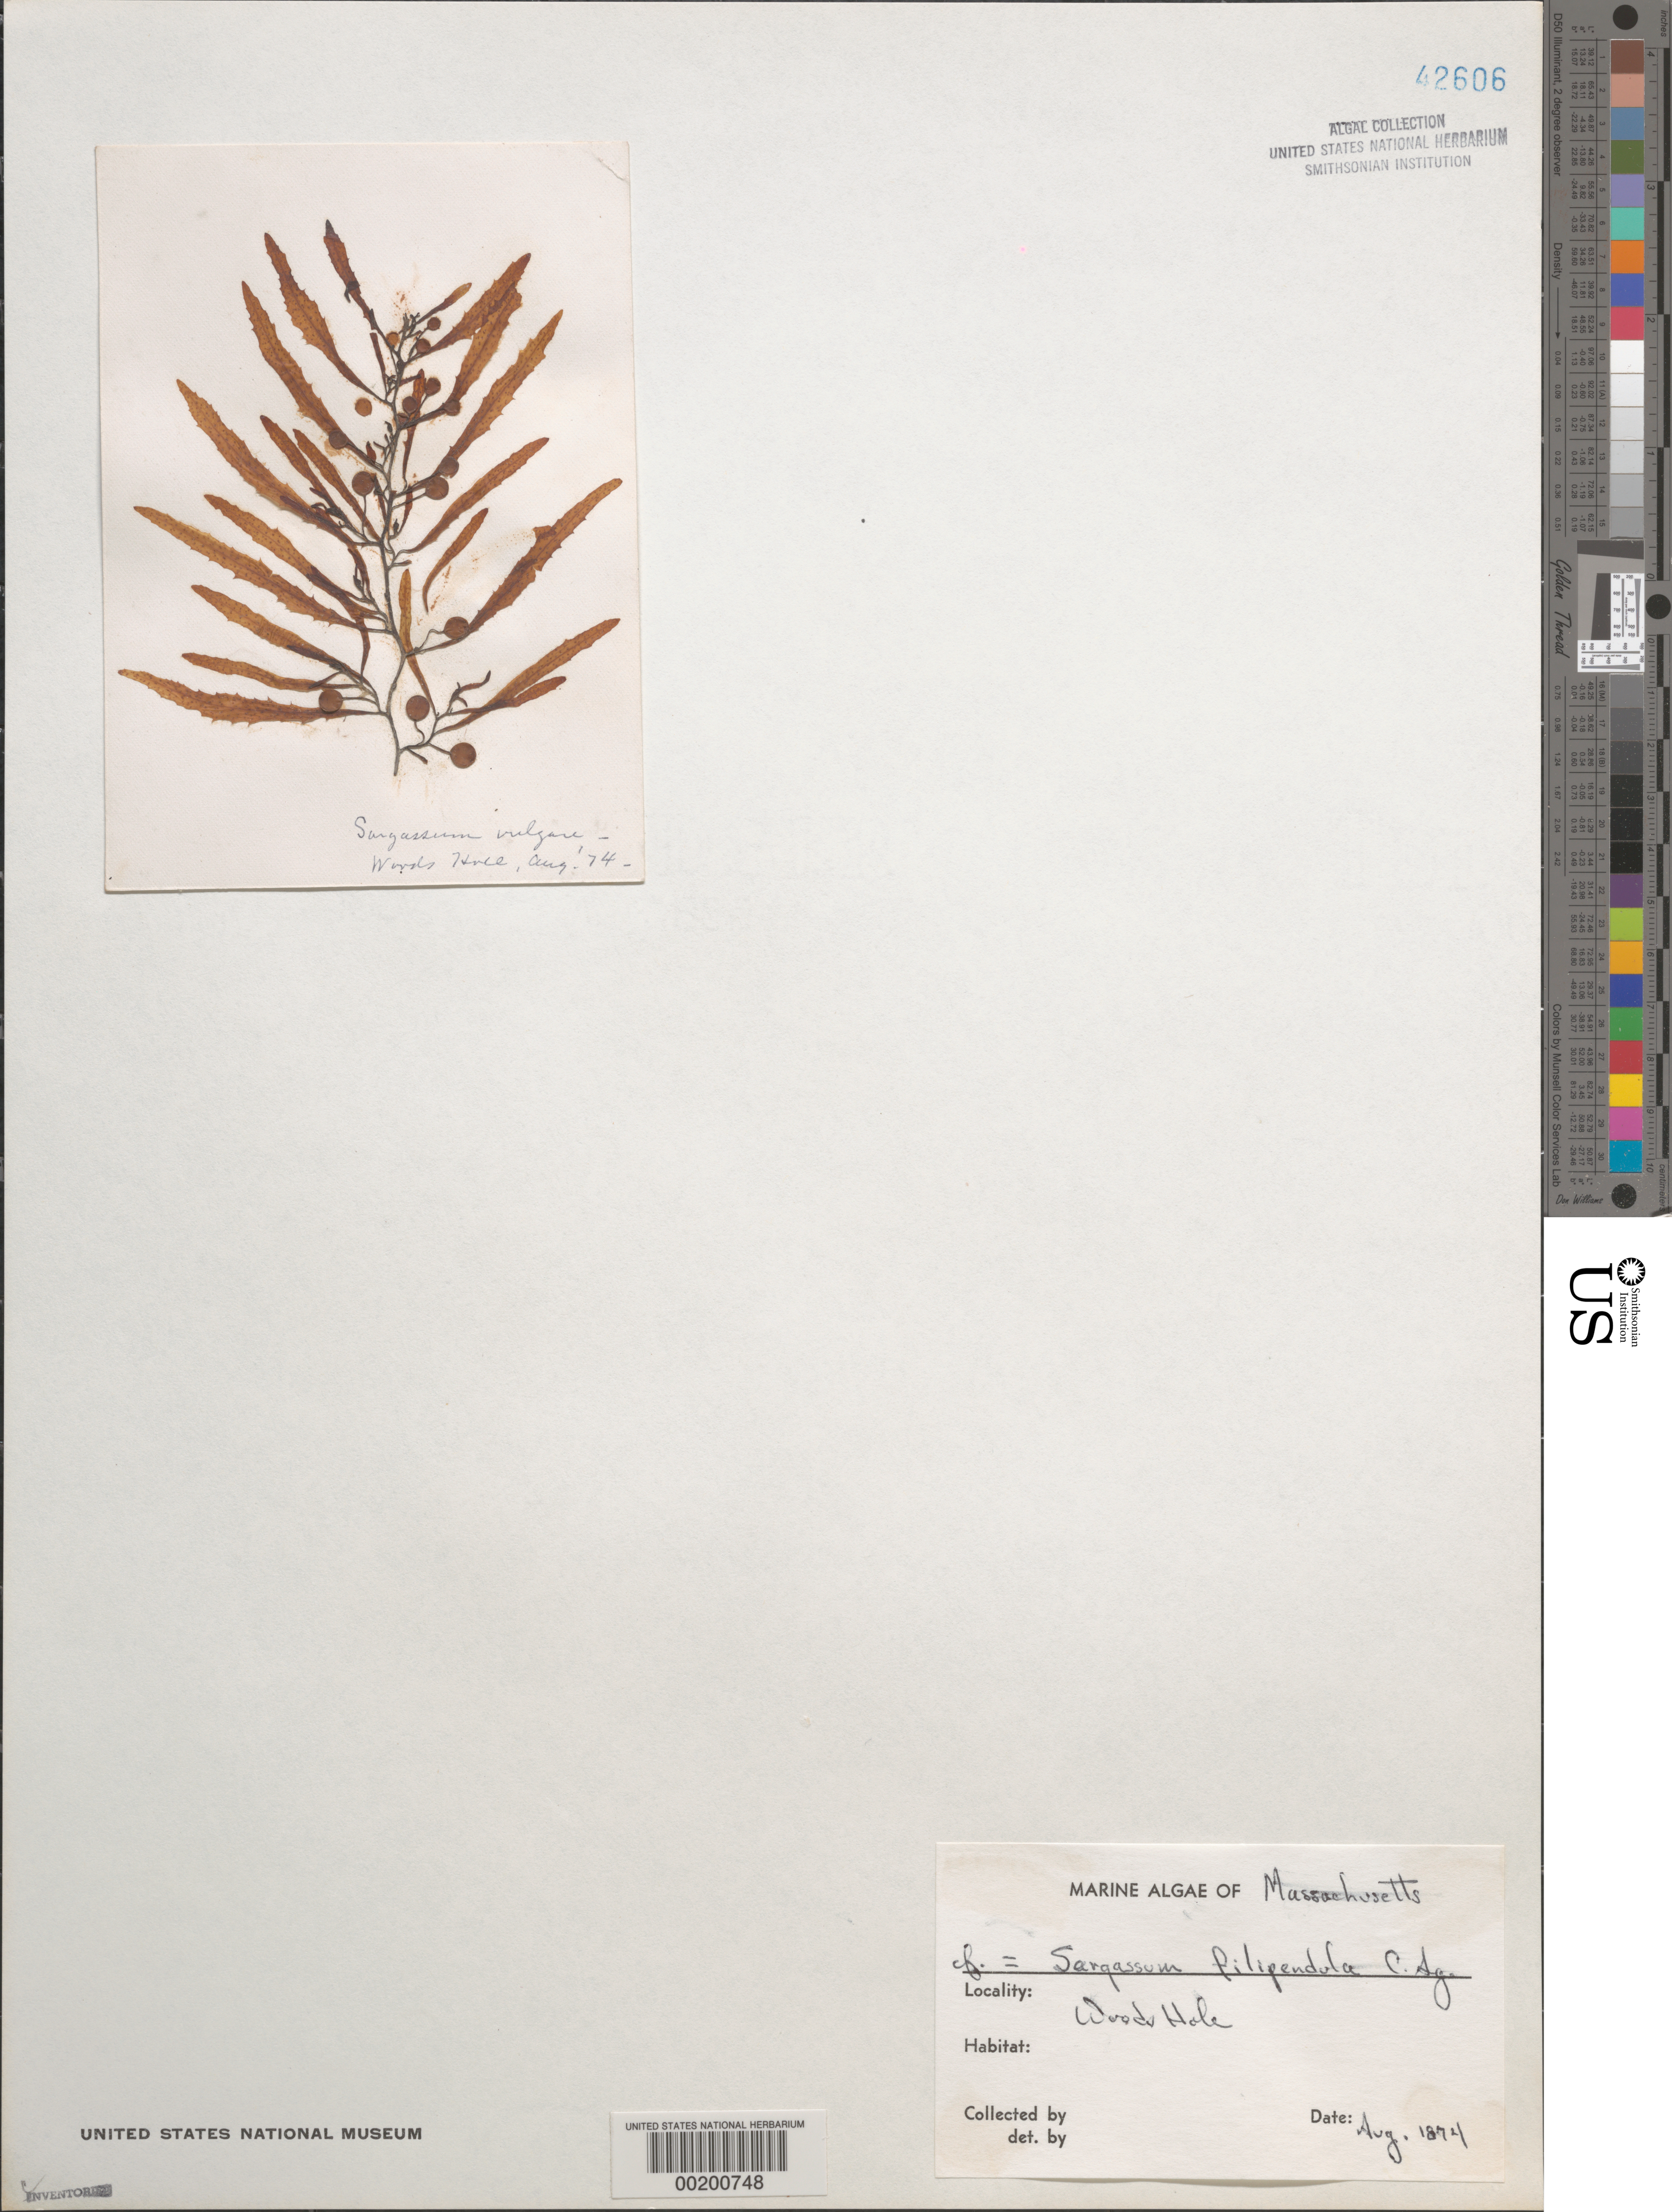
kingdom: Chromista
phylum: Ochrophyta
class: Phaeophyceae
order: Fucales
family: Sargassaceae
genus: Sargassum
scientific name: Sargassum filipendula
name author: C. Agardh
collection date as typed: Aug 1874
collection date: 1874-08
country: United States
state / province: Massachusetts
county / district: Barnstable County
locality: Woods Hole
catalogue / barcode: US 42606